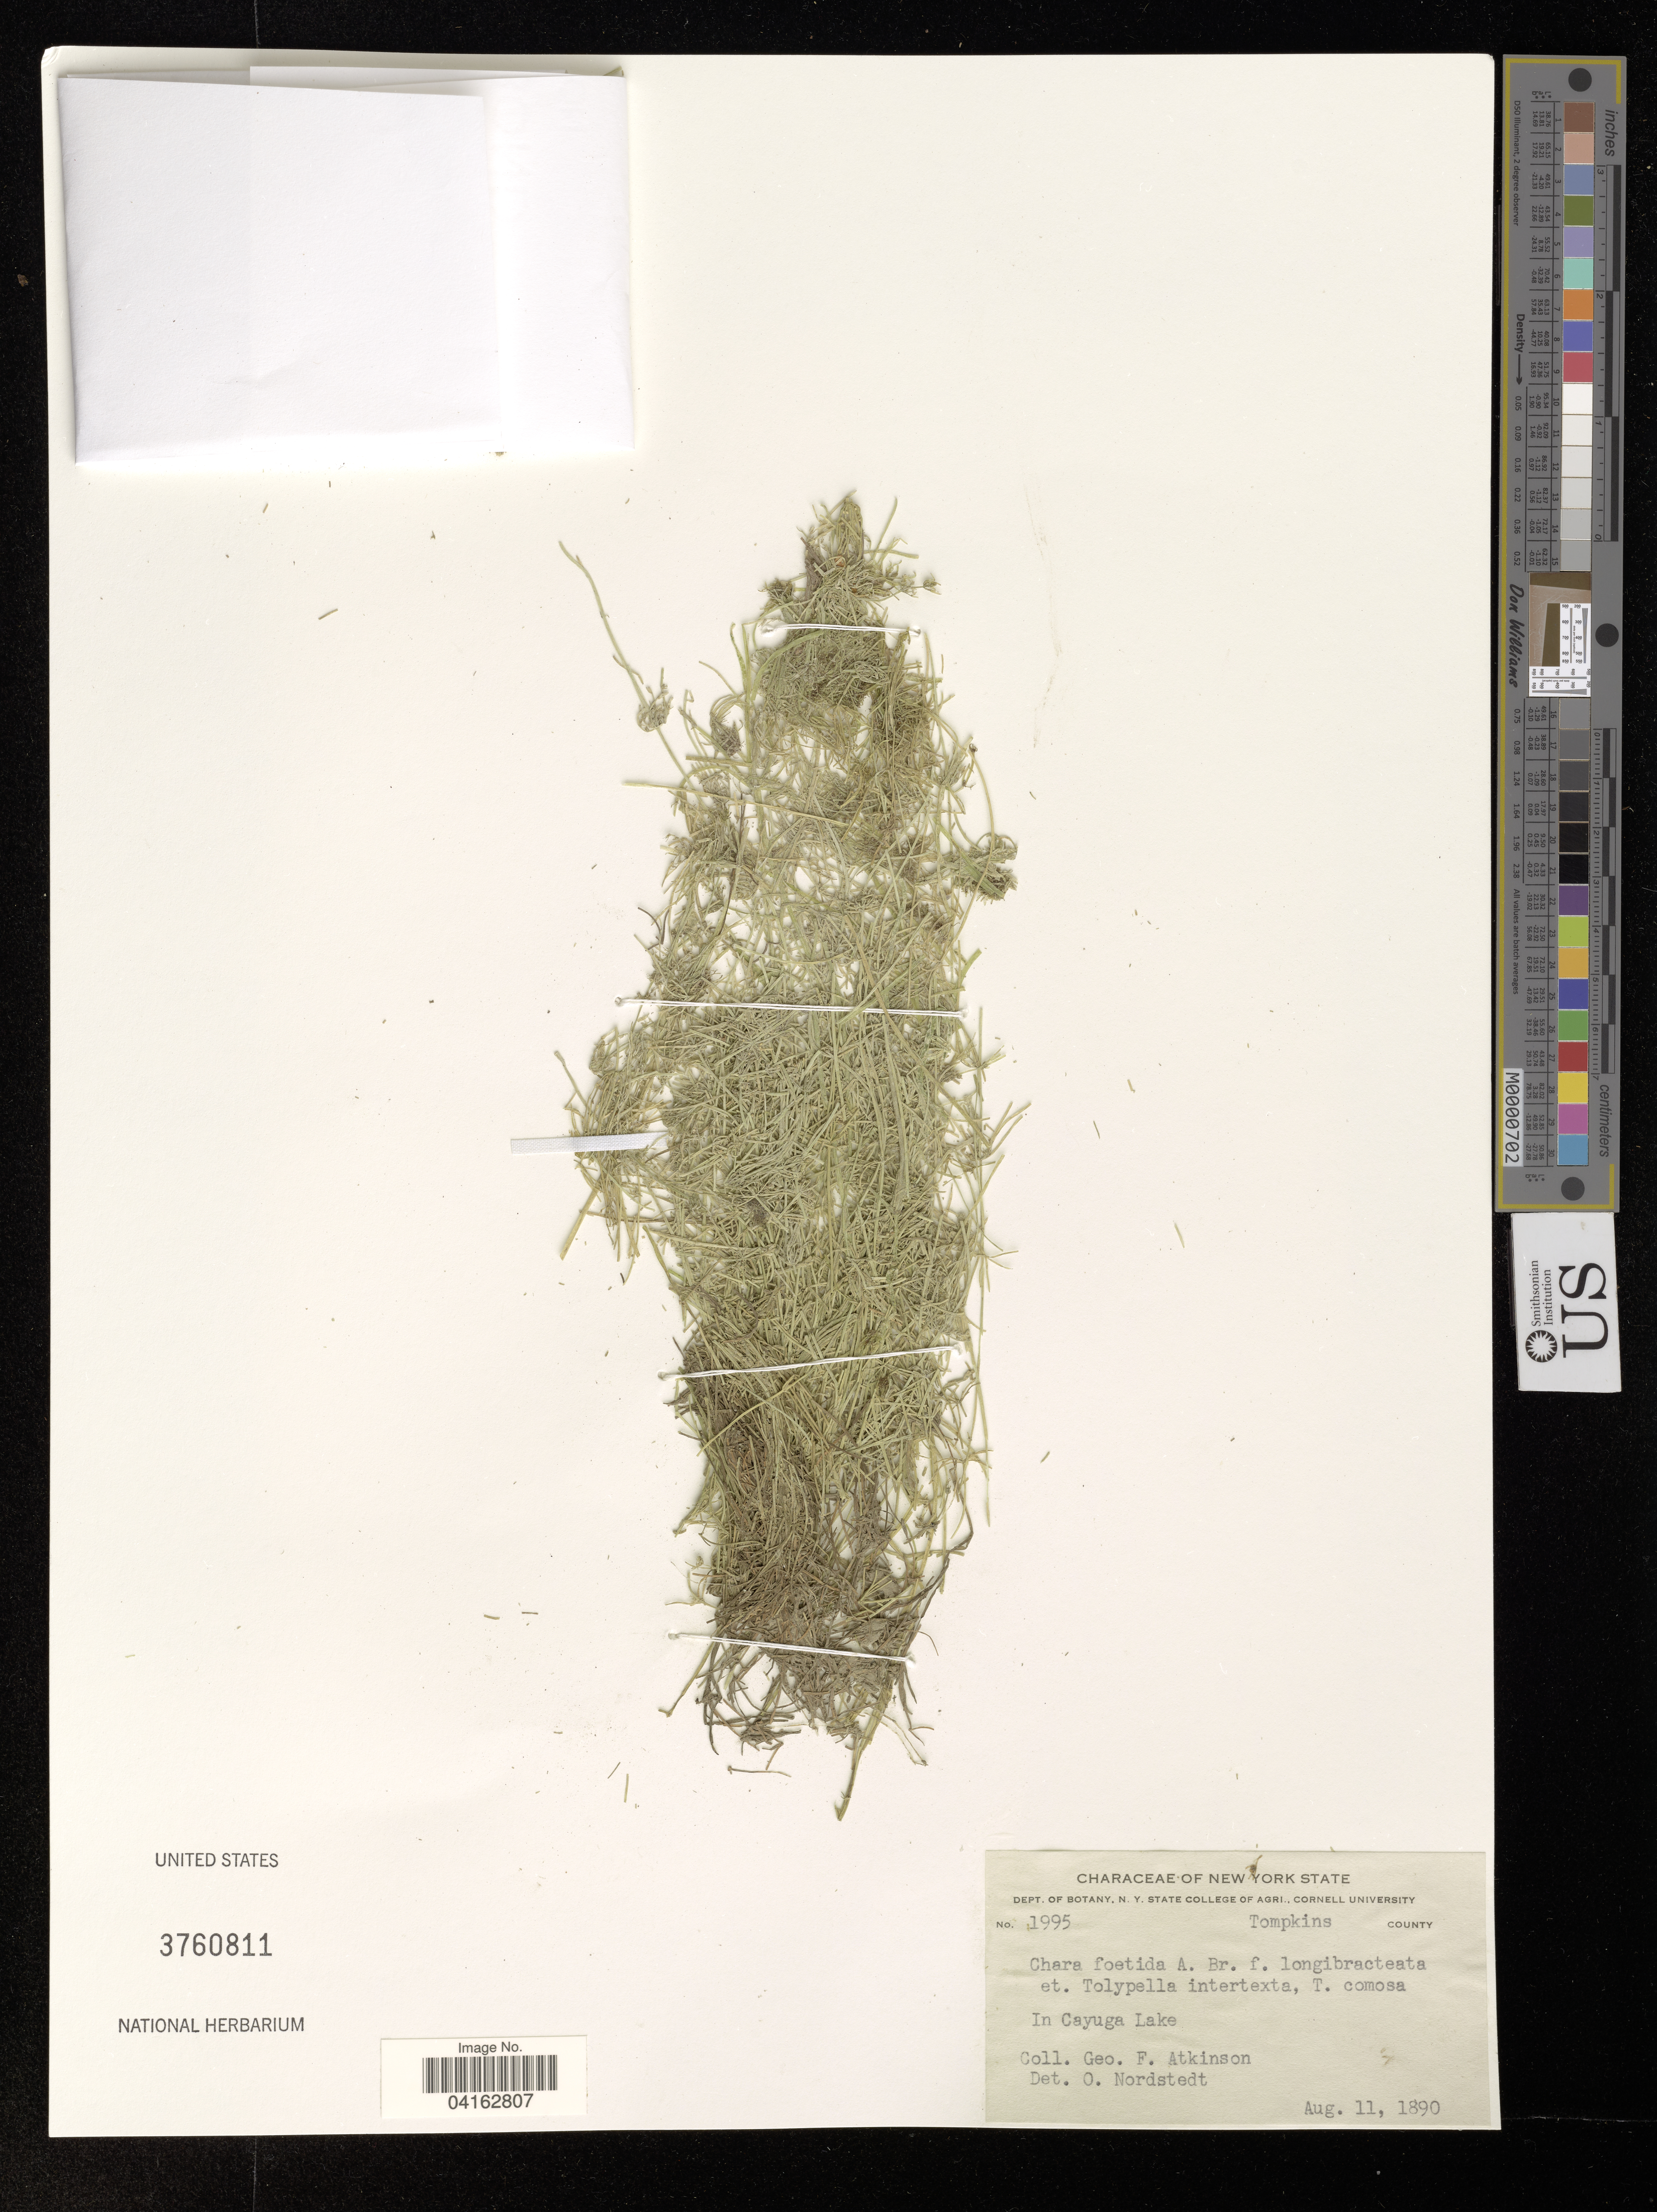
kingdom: Plantae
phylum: Charophyta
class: Charophyceae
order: Charales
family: Characeae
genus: Chara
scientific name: Chara foetida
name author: A. Braun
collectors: G. F. Atkinson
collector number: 1995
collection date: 1890-08-11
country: United States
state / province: New York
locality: Dept. of Botany, N.Y. Tompkins County. In Cayuga Lake.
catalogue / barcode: US 3760811